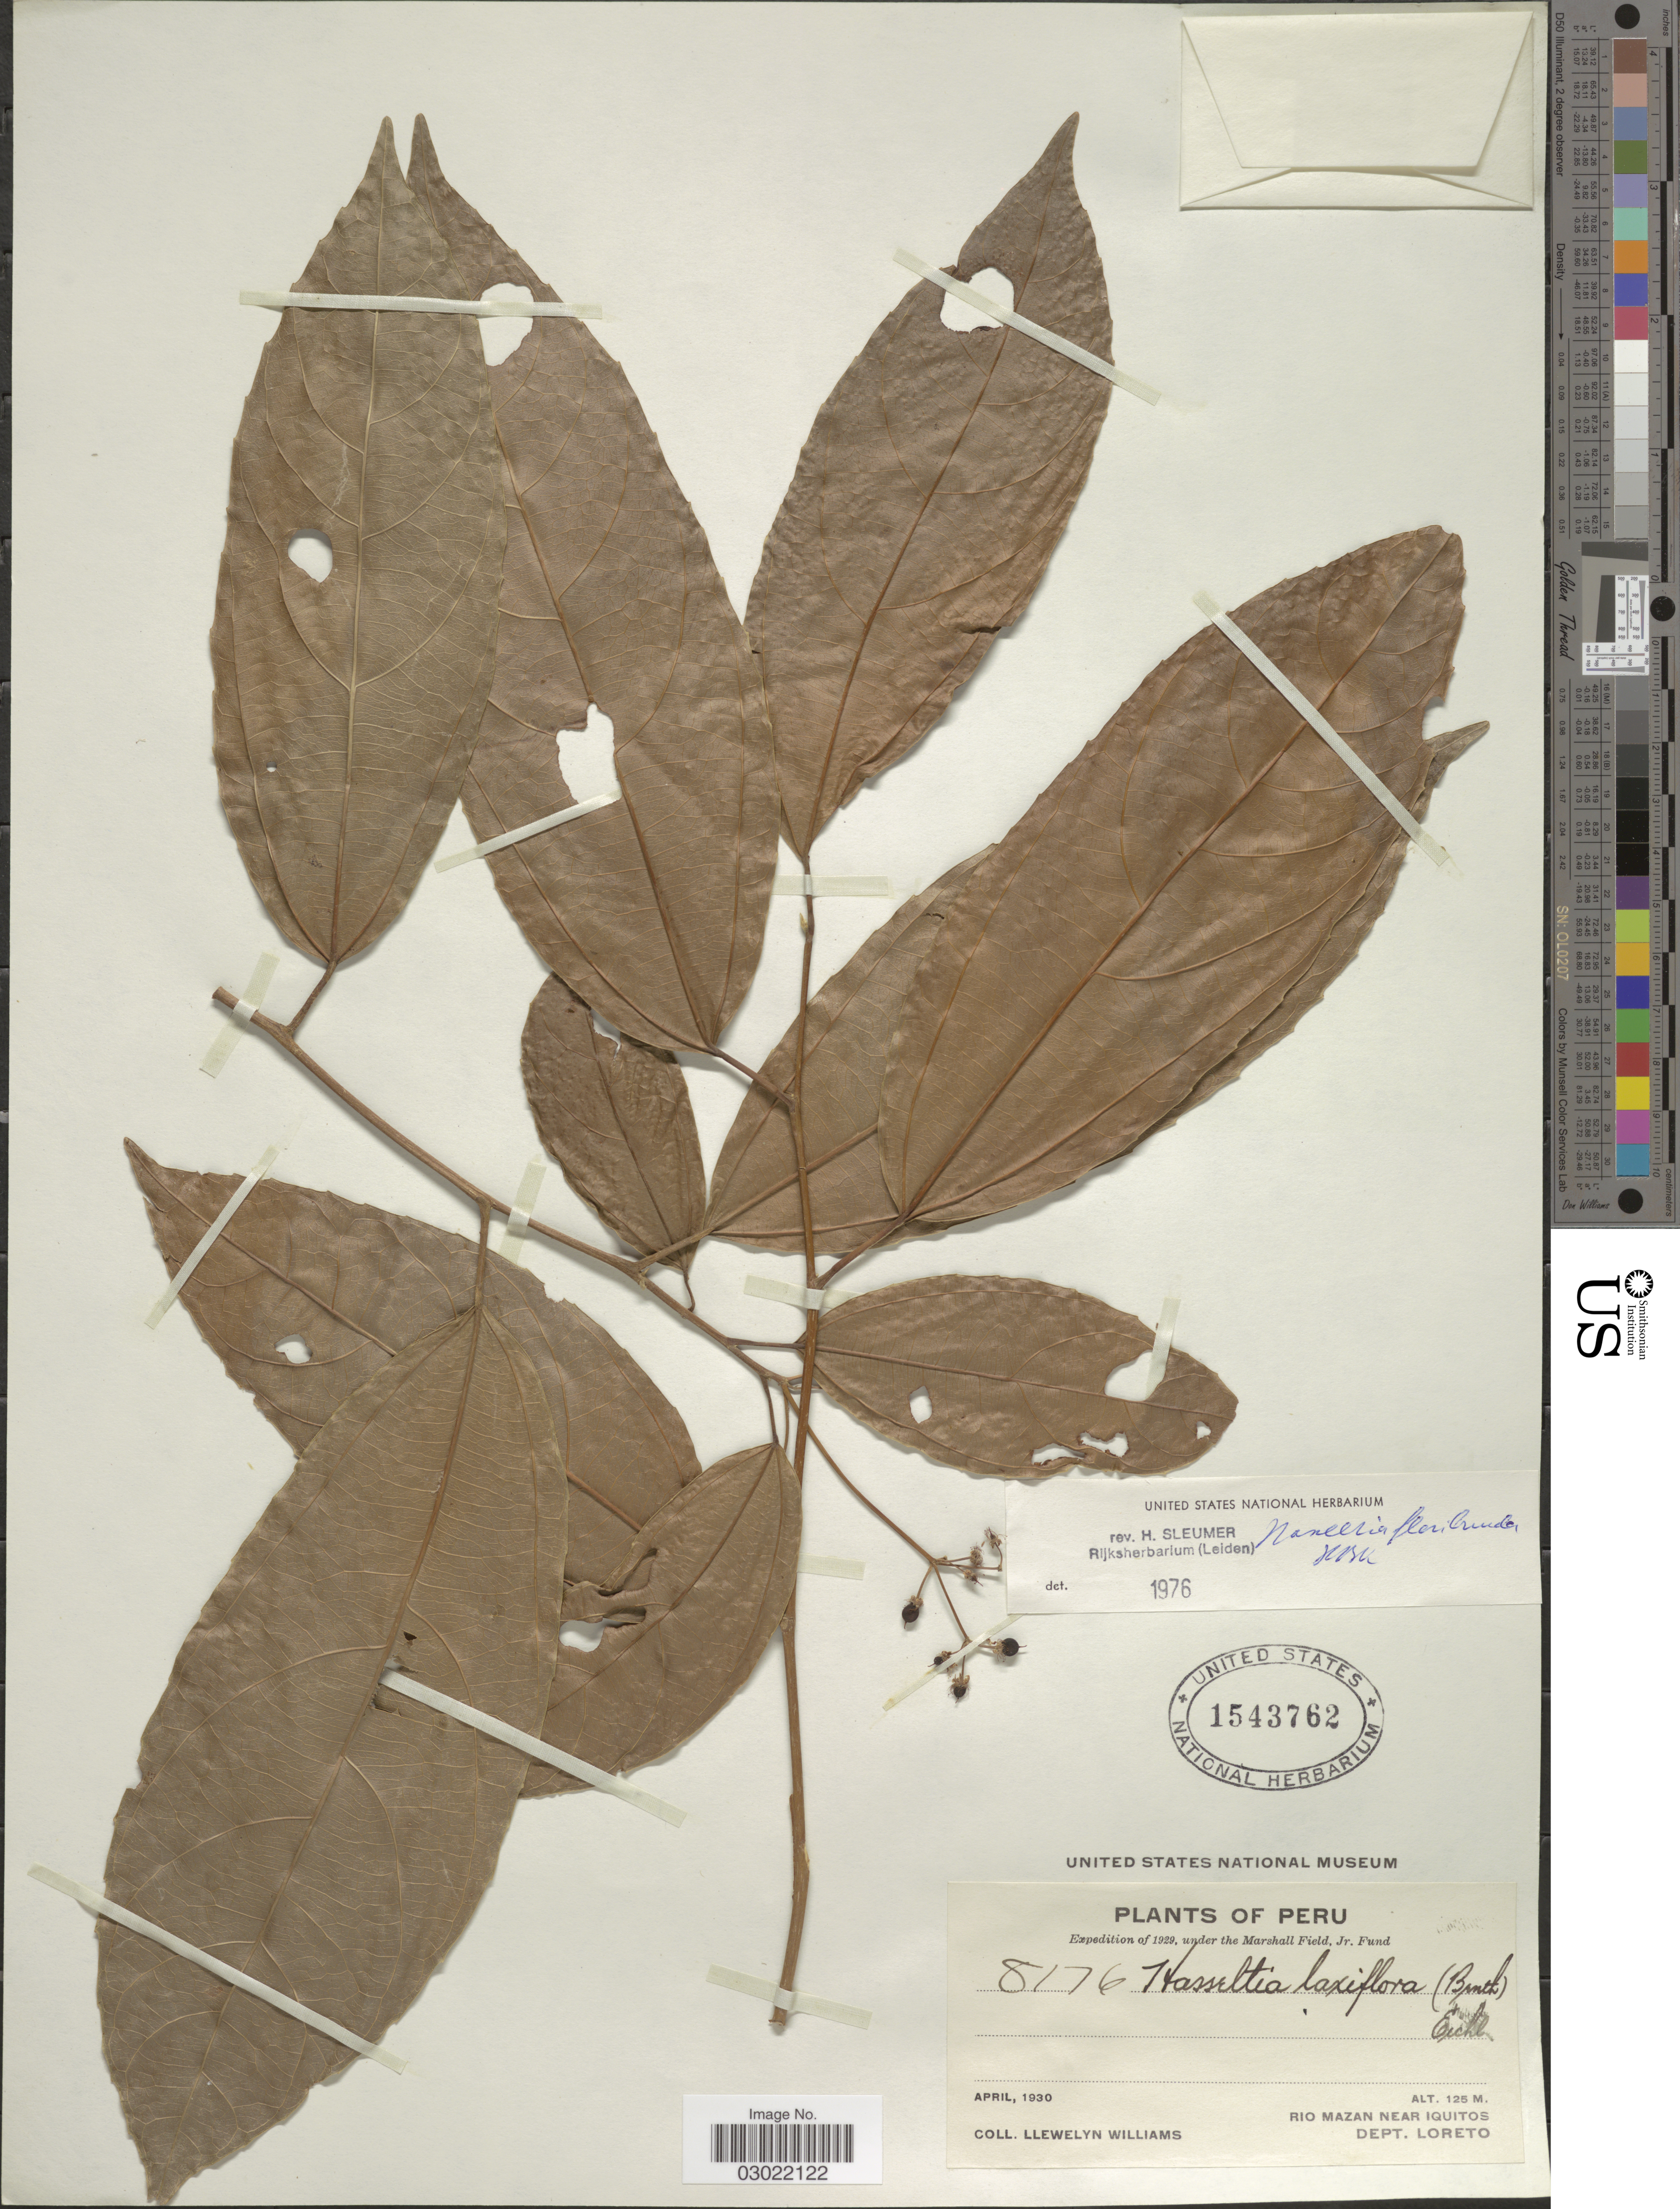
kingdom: Plantae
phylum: Tracheophyta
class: Magnoliopsida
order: Malpighiales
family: Salicaceae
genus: Hasseltia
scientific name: Hasseltia floribunda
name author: Kunth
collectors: Ll. Williams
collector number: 8176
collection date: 1930-04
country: Peru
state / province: Loreto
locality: Rio Mazan near Iquitos. Dept. Loreto.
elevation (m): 125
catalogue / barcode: US 1543762